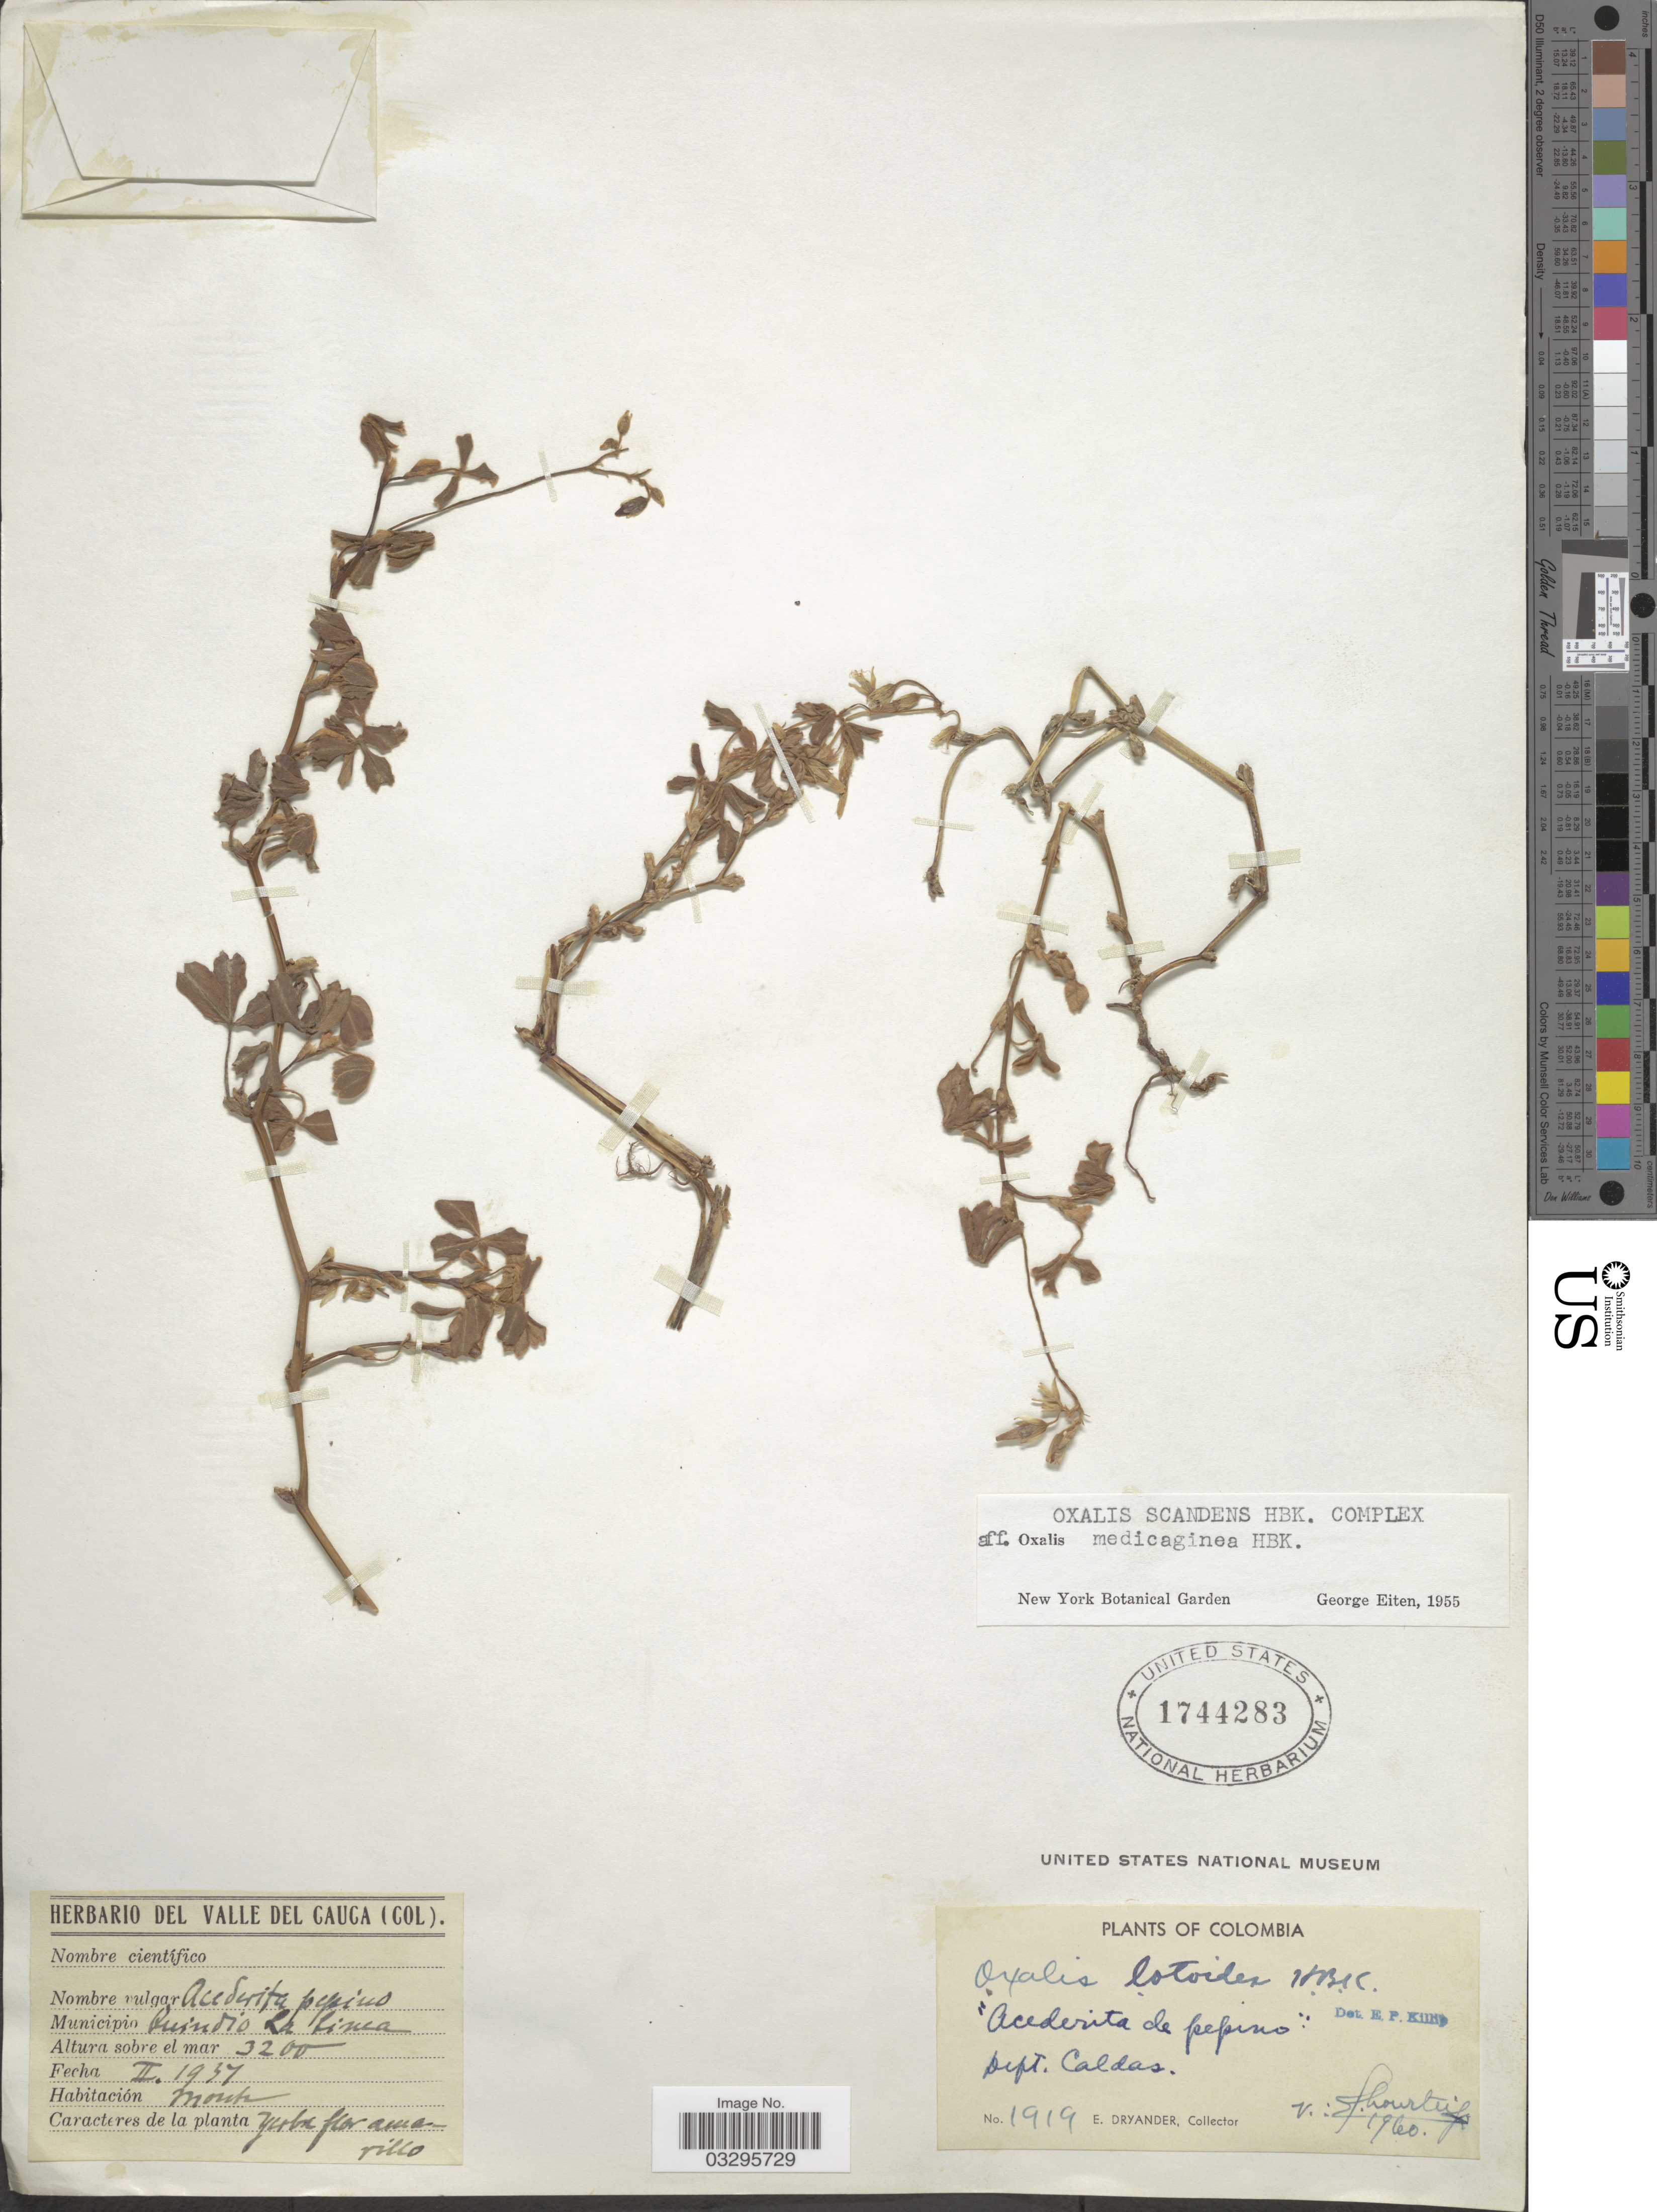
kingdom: Plantae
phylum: Tracheophyta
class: Magnoliopsida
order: Oxalidales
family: Oxalidaceae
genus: Oxalis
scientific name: Oxalis lotoides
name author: Kunth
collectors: E. Dryander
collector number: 1919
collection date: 1937-02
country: Colombia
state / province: Caldas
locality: Municipio Quindio La Linea, Dept. Caldas.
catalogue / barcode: US 1744283